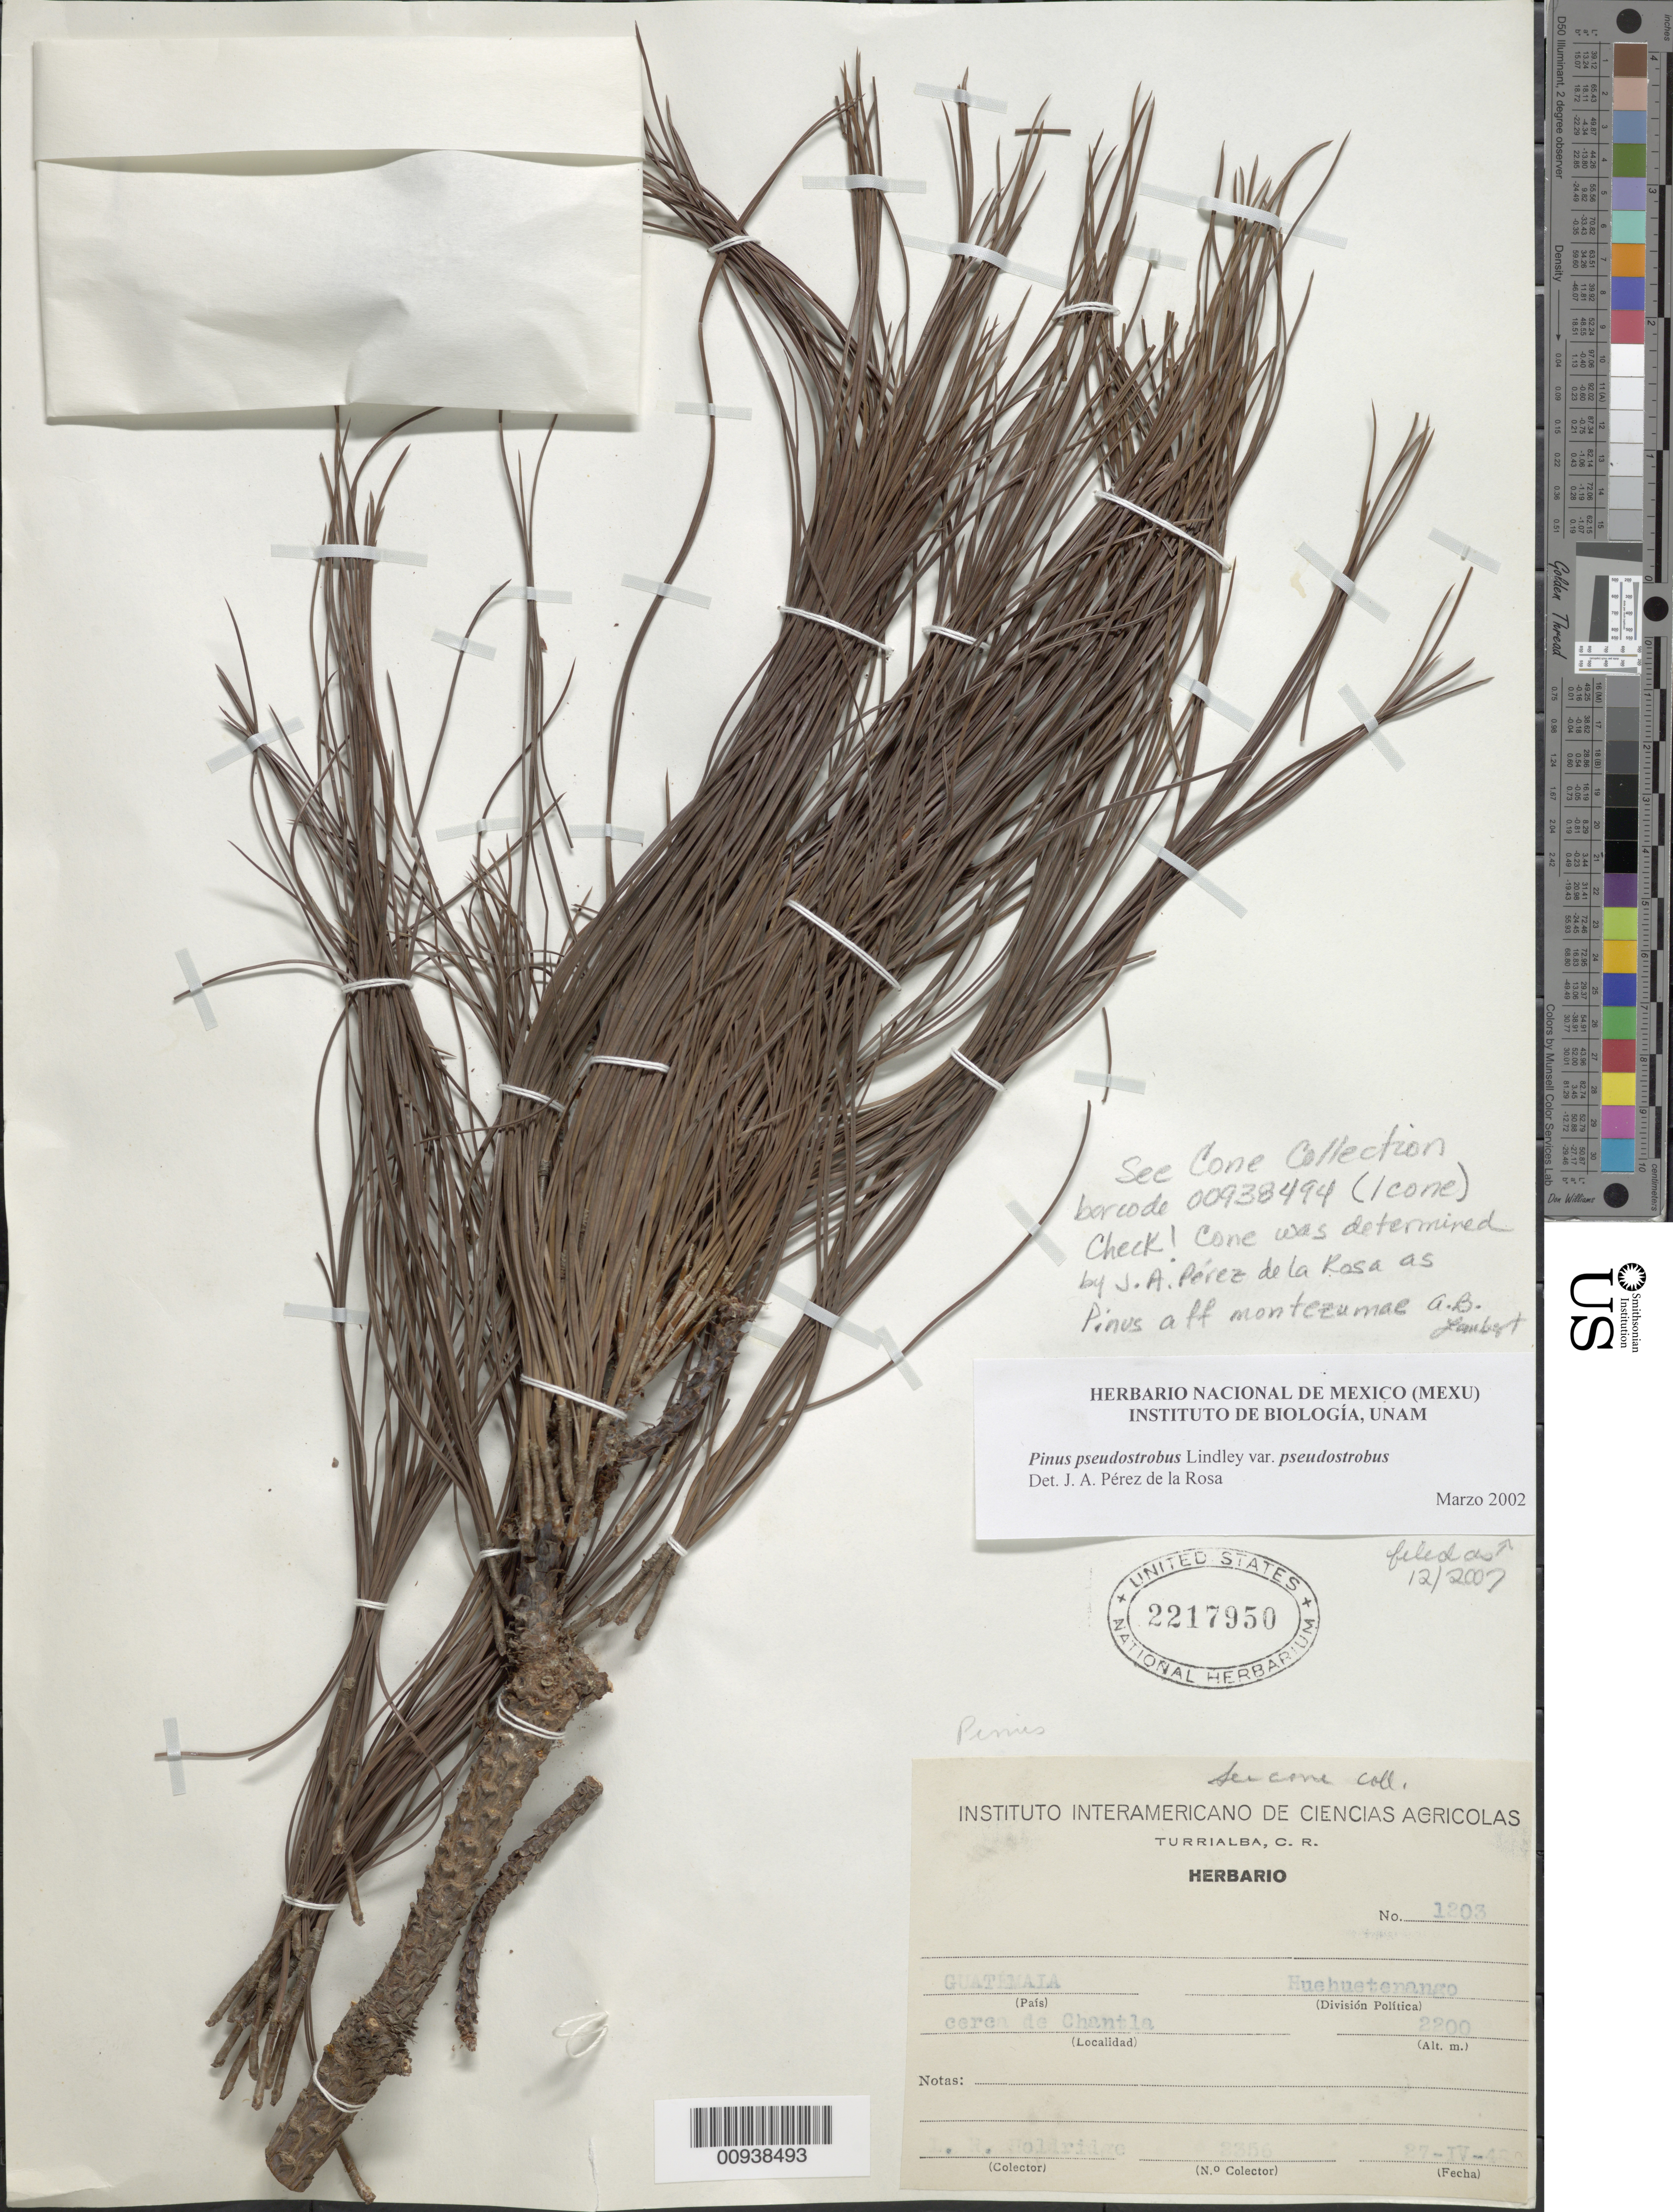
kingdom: Plantae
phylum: Tracheophyta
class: Pinopsida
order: Pinales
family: Pinaceae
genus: Pinus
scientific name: Pinus pseudostrobus var. pseudostrobus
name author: Lindl.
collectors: L. Holdridge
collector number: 2356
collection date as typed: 27 Apr 194?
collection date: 1948-04-27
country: Guatemala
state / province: Huehuetenango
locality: Cerca de Chantla.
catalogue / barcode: US 2217950